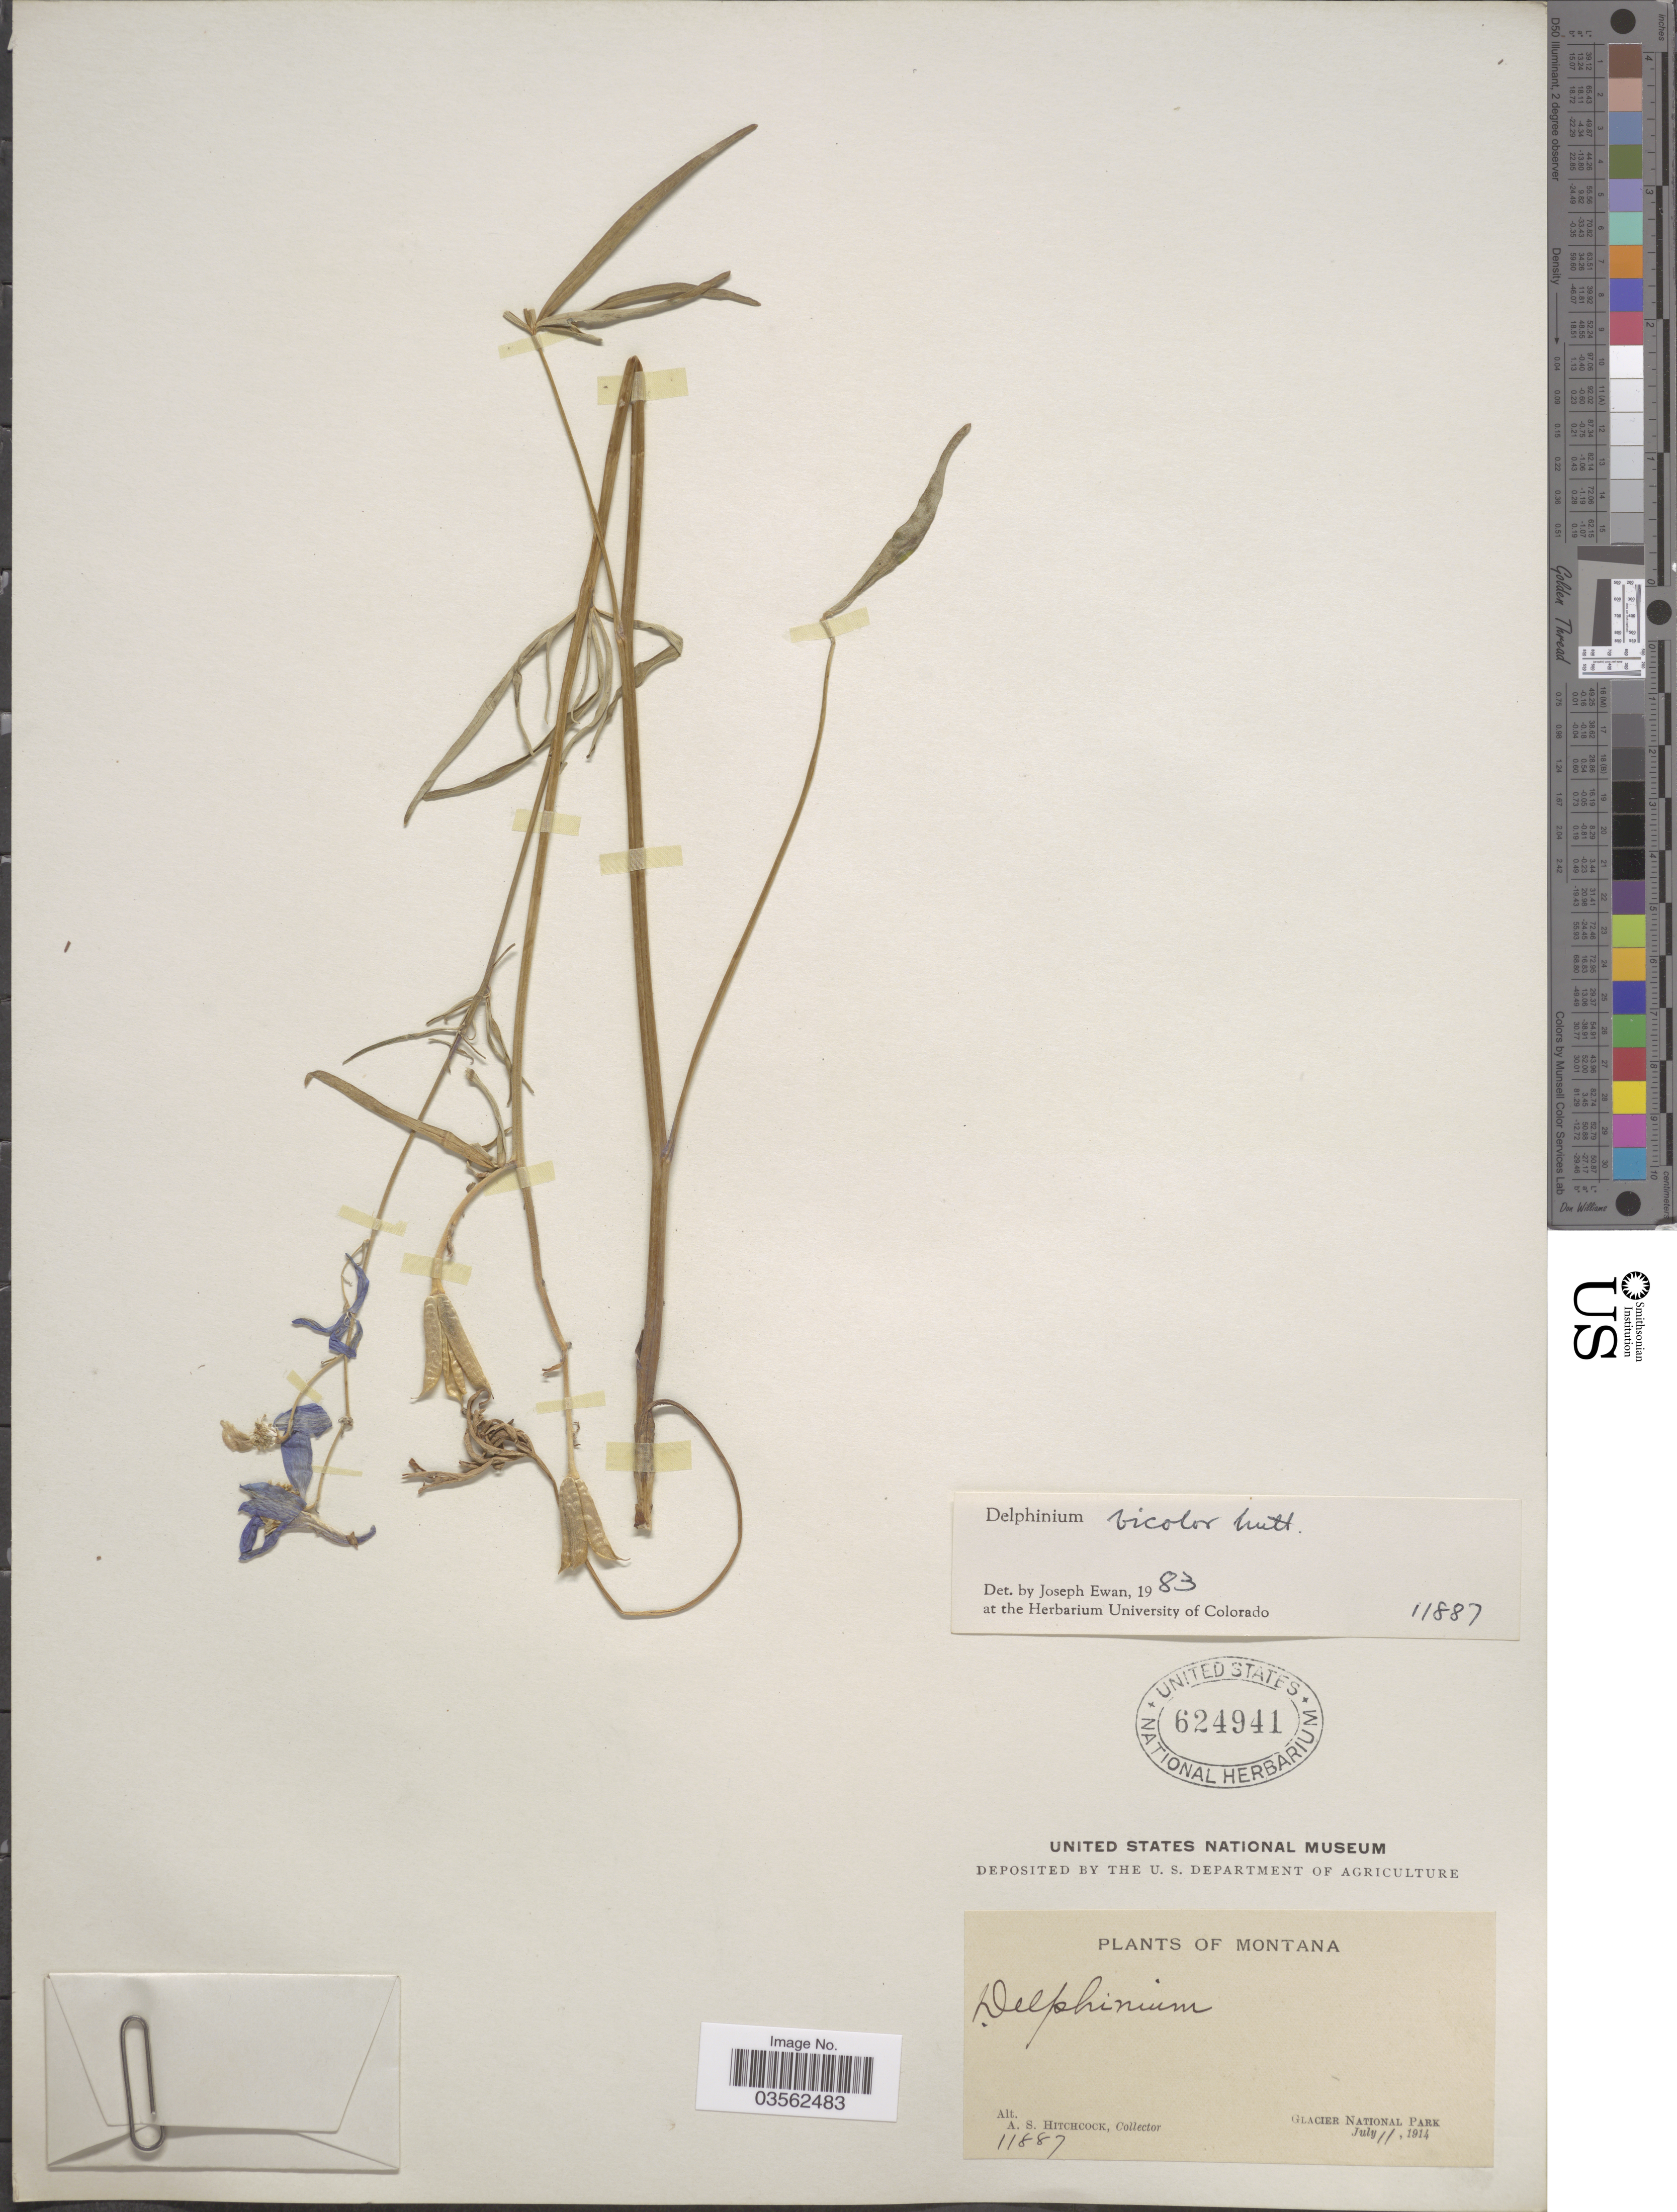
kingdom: Plantae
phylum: Tracheophyta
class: Magnoliopsida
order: Ranunculales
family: Ranunculaceae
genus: Delphinium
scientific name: Delphinium bicolor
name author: Nutt.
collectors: A. S. Hitchcock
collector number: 11887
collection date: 1914-07-11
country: United States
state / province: Montana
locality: Glacier National Park.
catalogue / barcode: US 624941